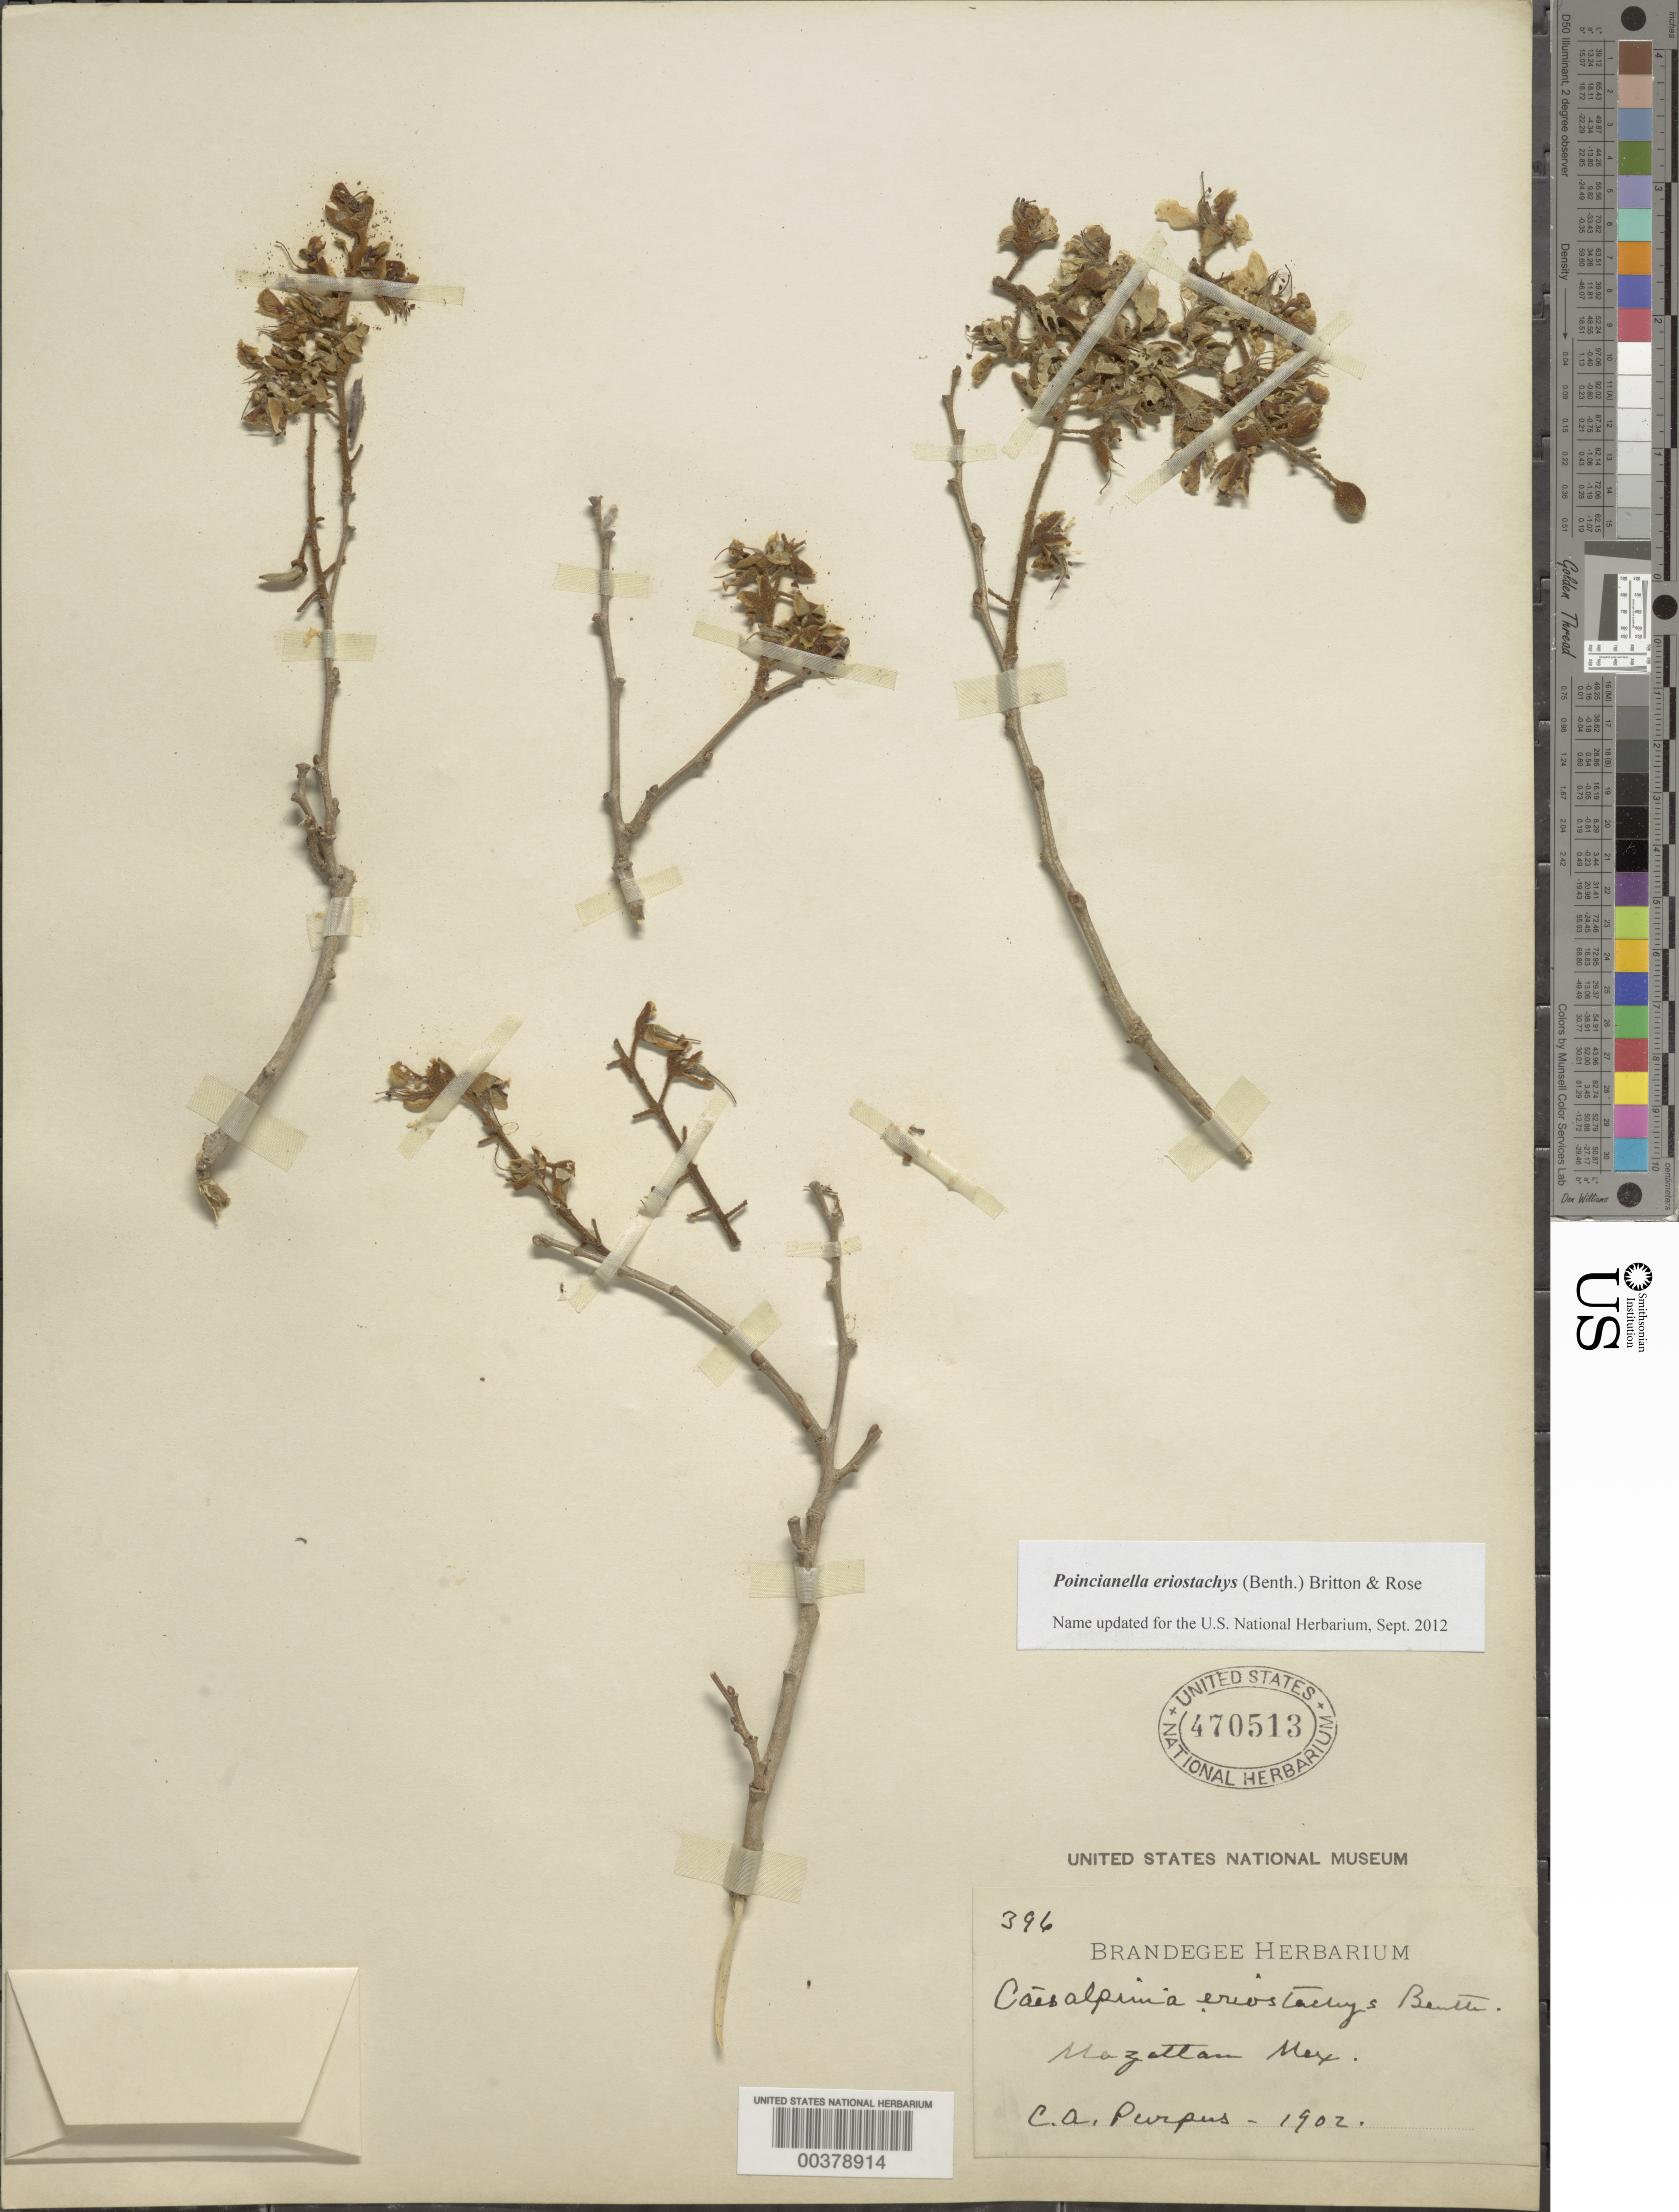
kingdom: Plantae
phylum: Tracheophyta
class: Magnoliopsida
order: Fabales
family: Fabaceae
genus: Cenostigma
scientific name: Cenostigma eriostachys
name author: (Benth.) Gagnon & G.P. Lewis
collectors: C. A. Purpus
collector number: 396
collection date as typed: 1902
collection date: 1902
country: Mexico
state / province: Sinaloa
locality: Mazattan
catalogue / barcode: US 470513